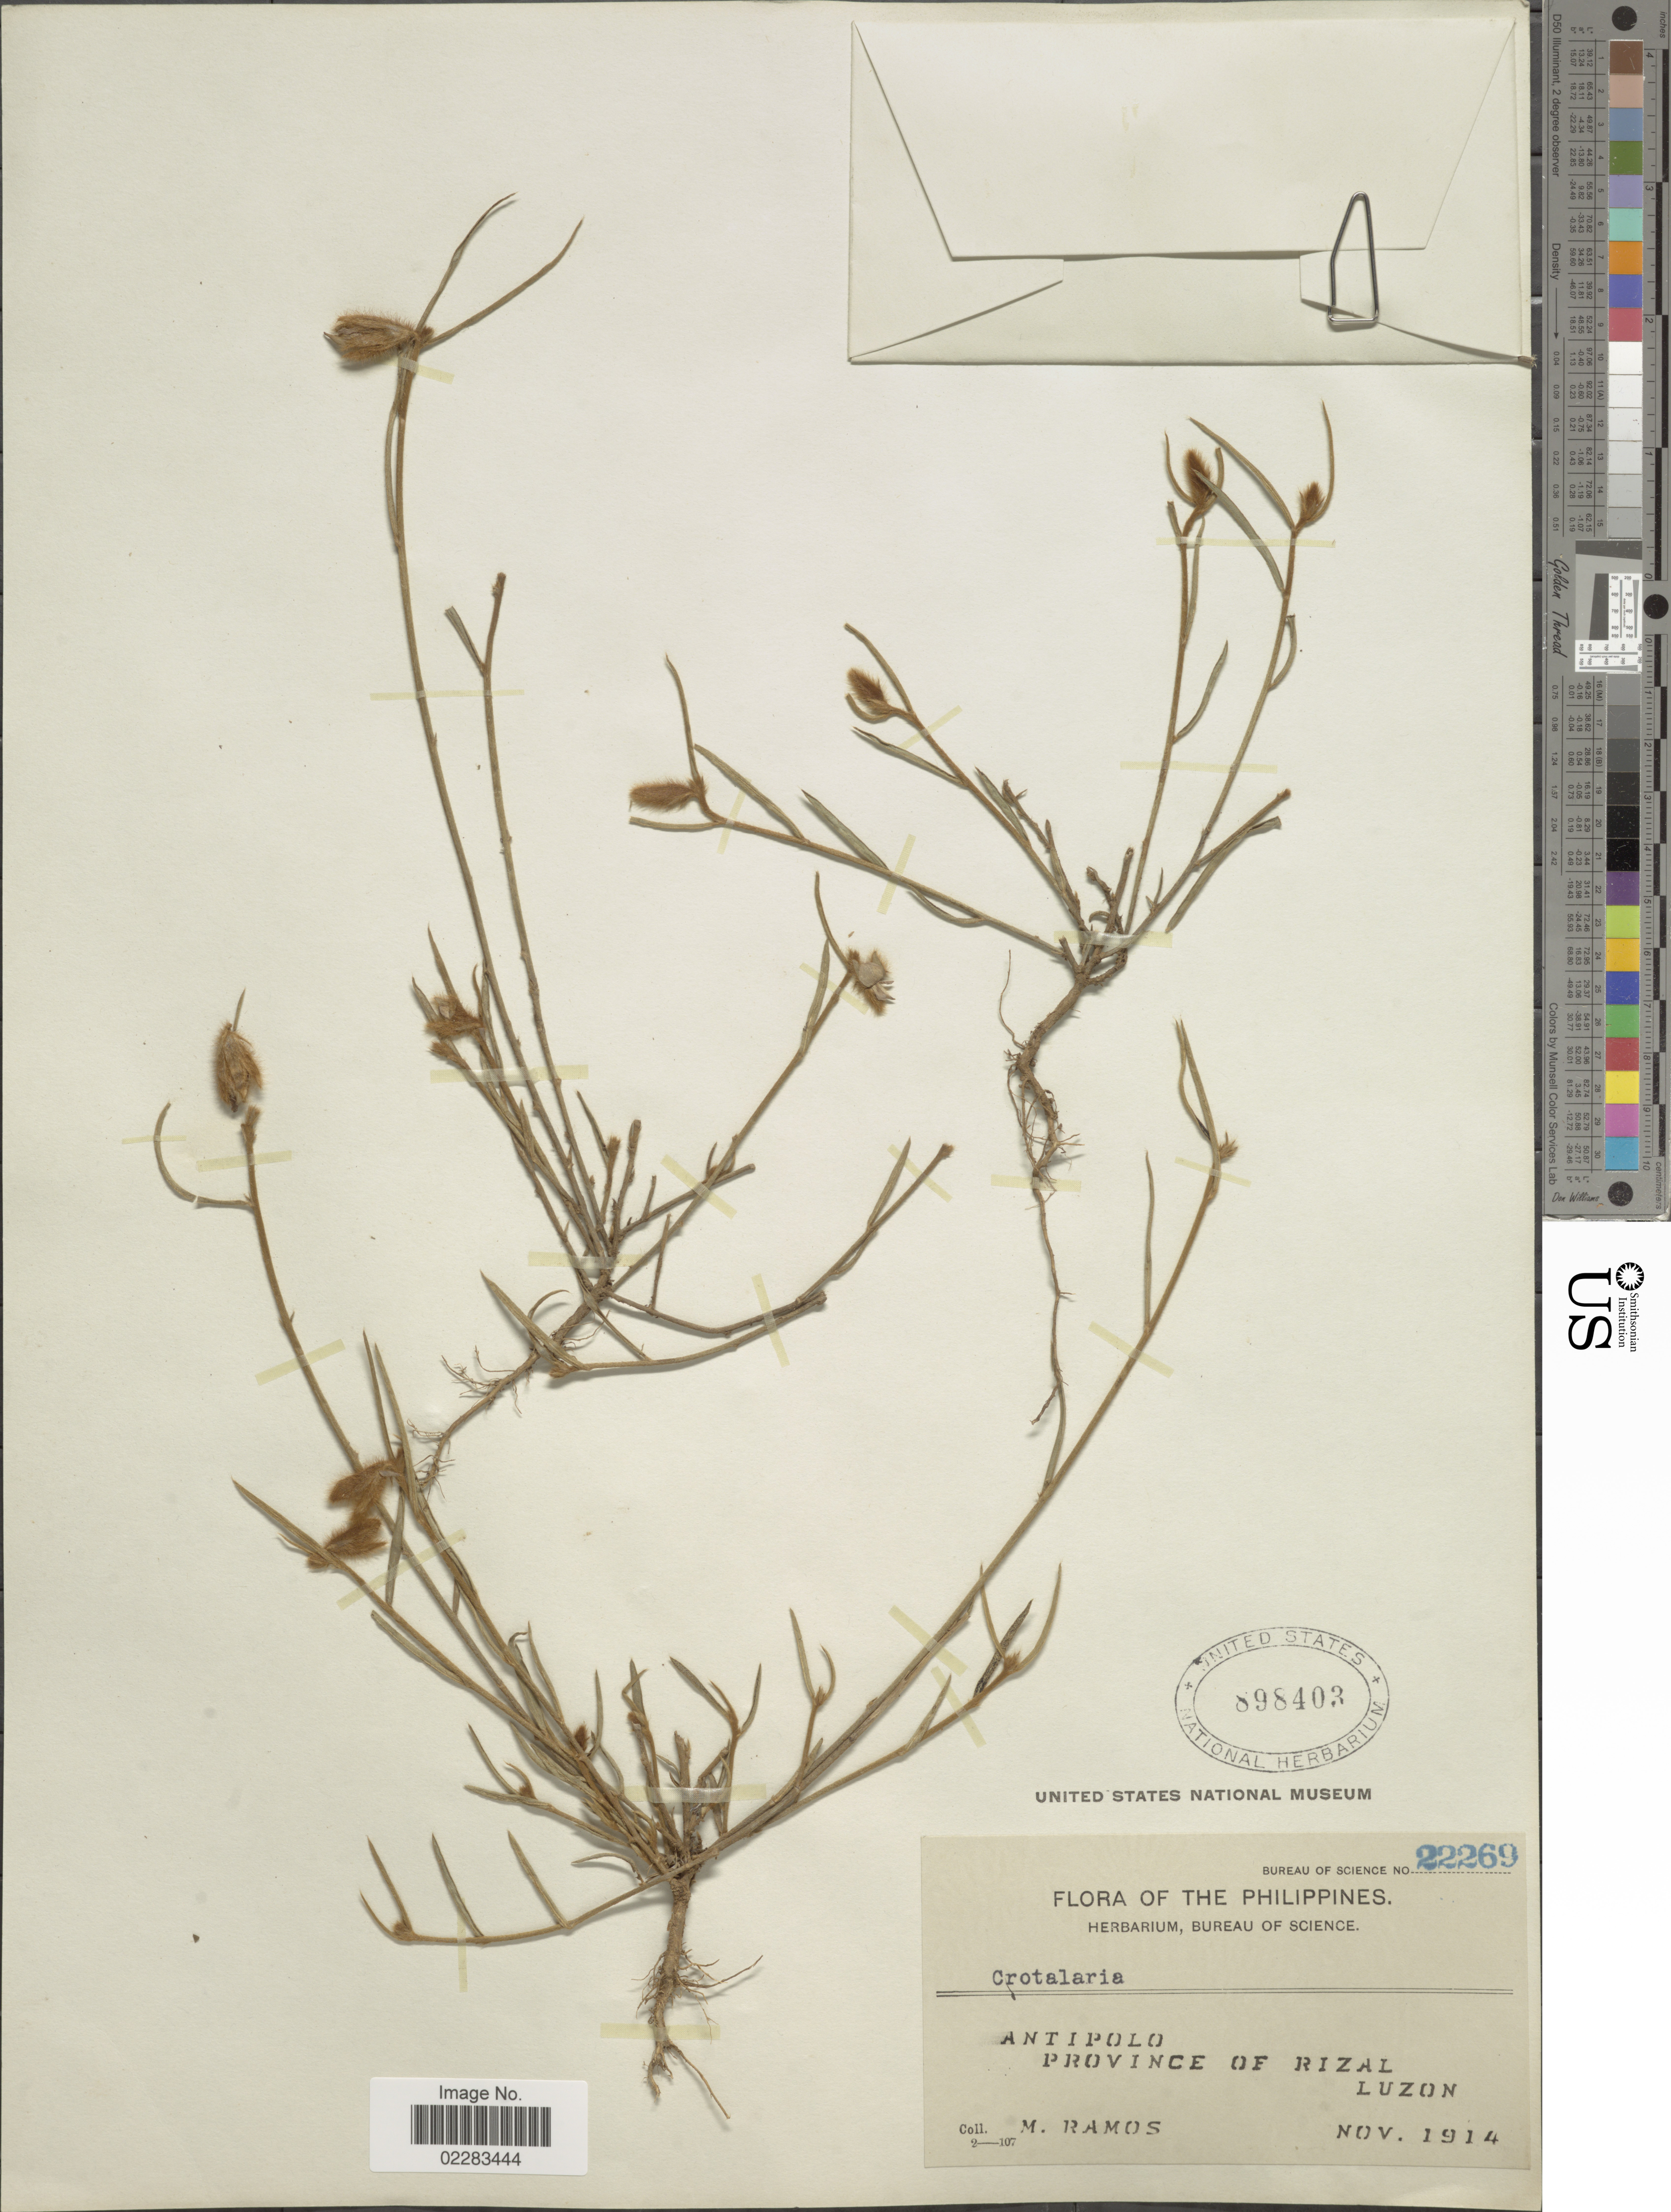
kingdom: Plantae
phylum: Tracheophyta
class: Magnoliopsida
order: Fabales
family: Fabaceae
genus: Crotalaria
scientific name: Crotalaria sp.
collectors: M. Ramos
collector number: Bureau of Science 22269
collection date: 1914-11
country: Philippines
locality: Antipolo, Province of Rizal Luzon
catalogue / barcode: US 898403